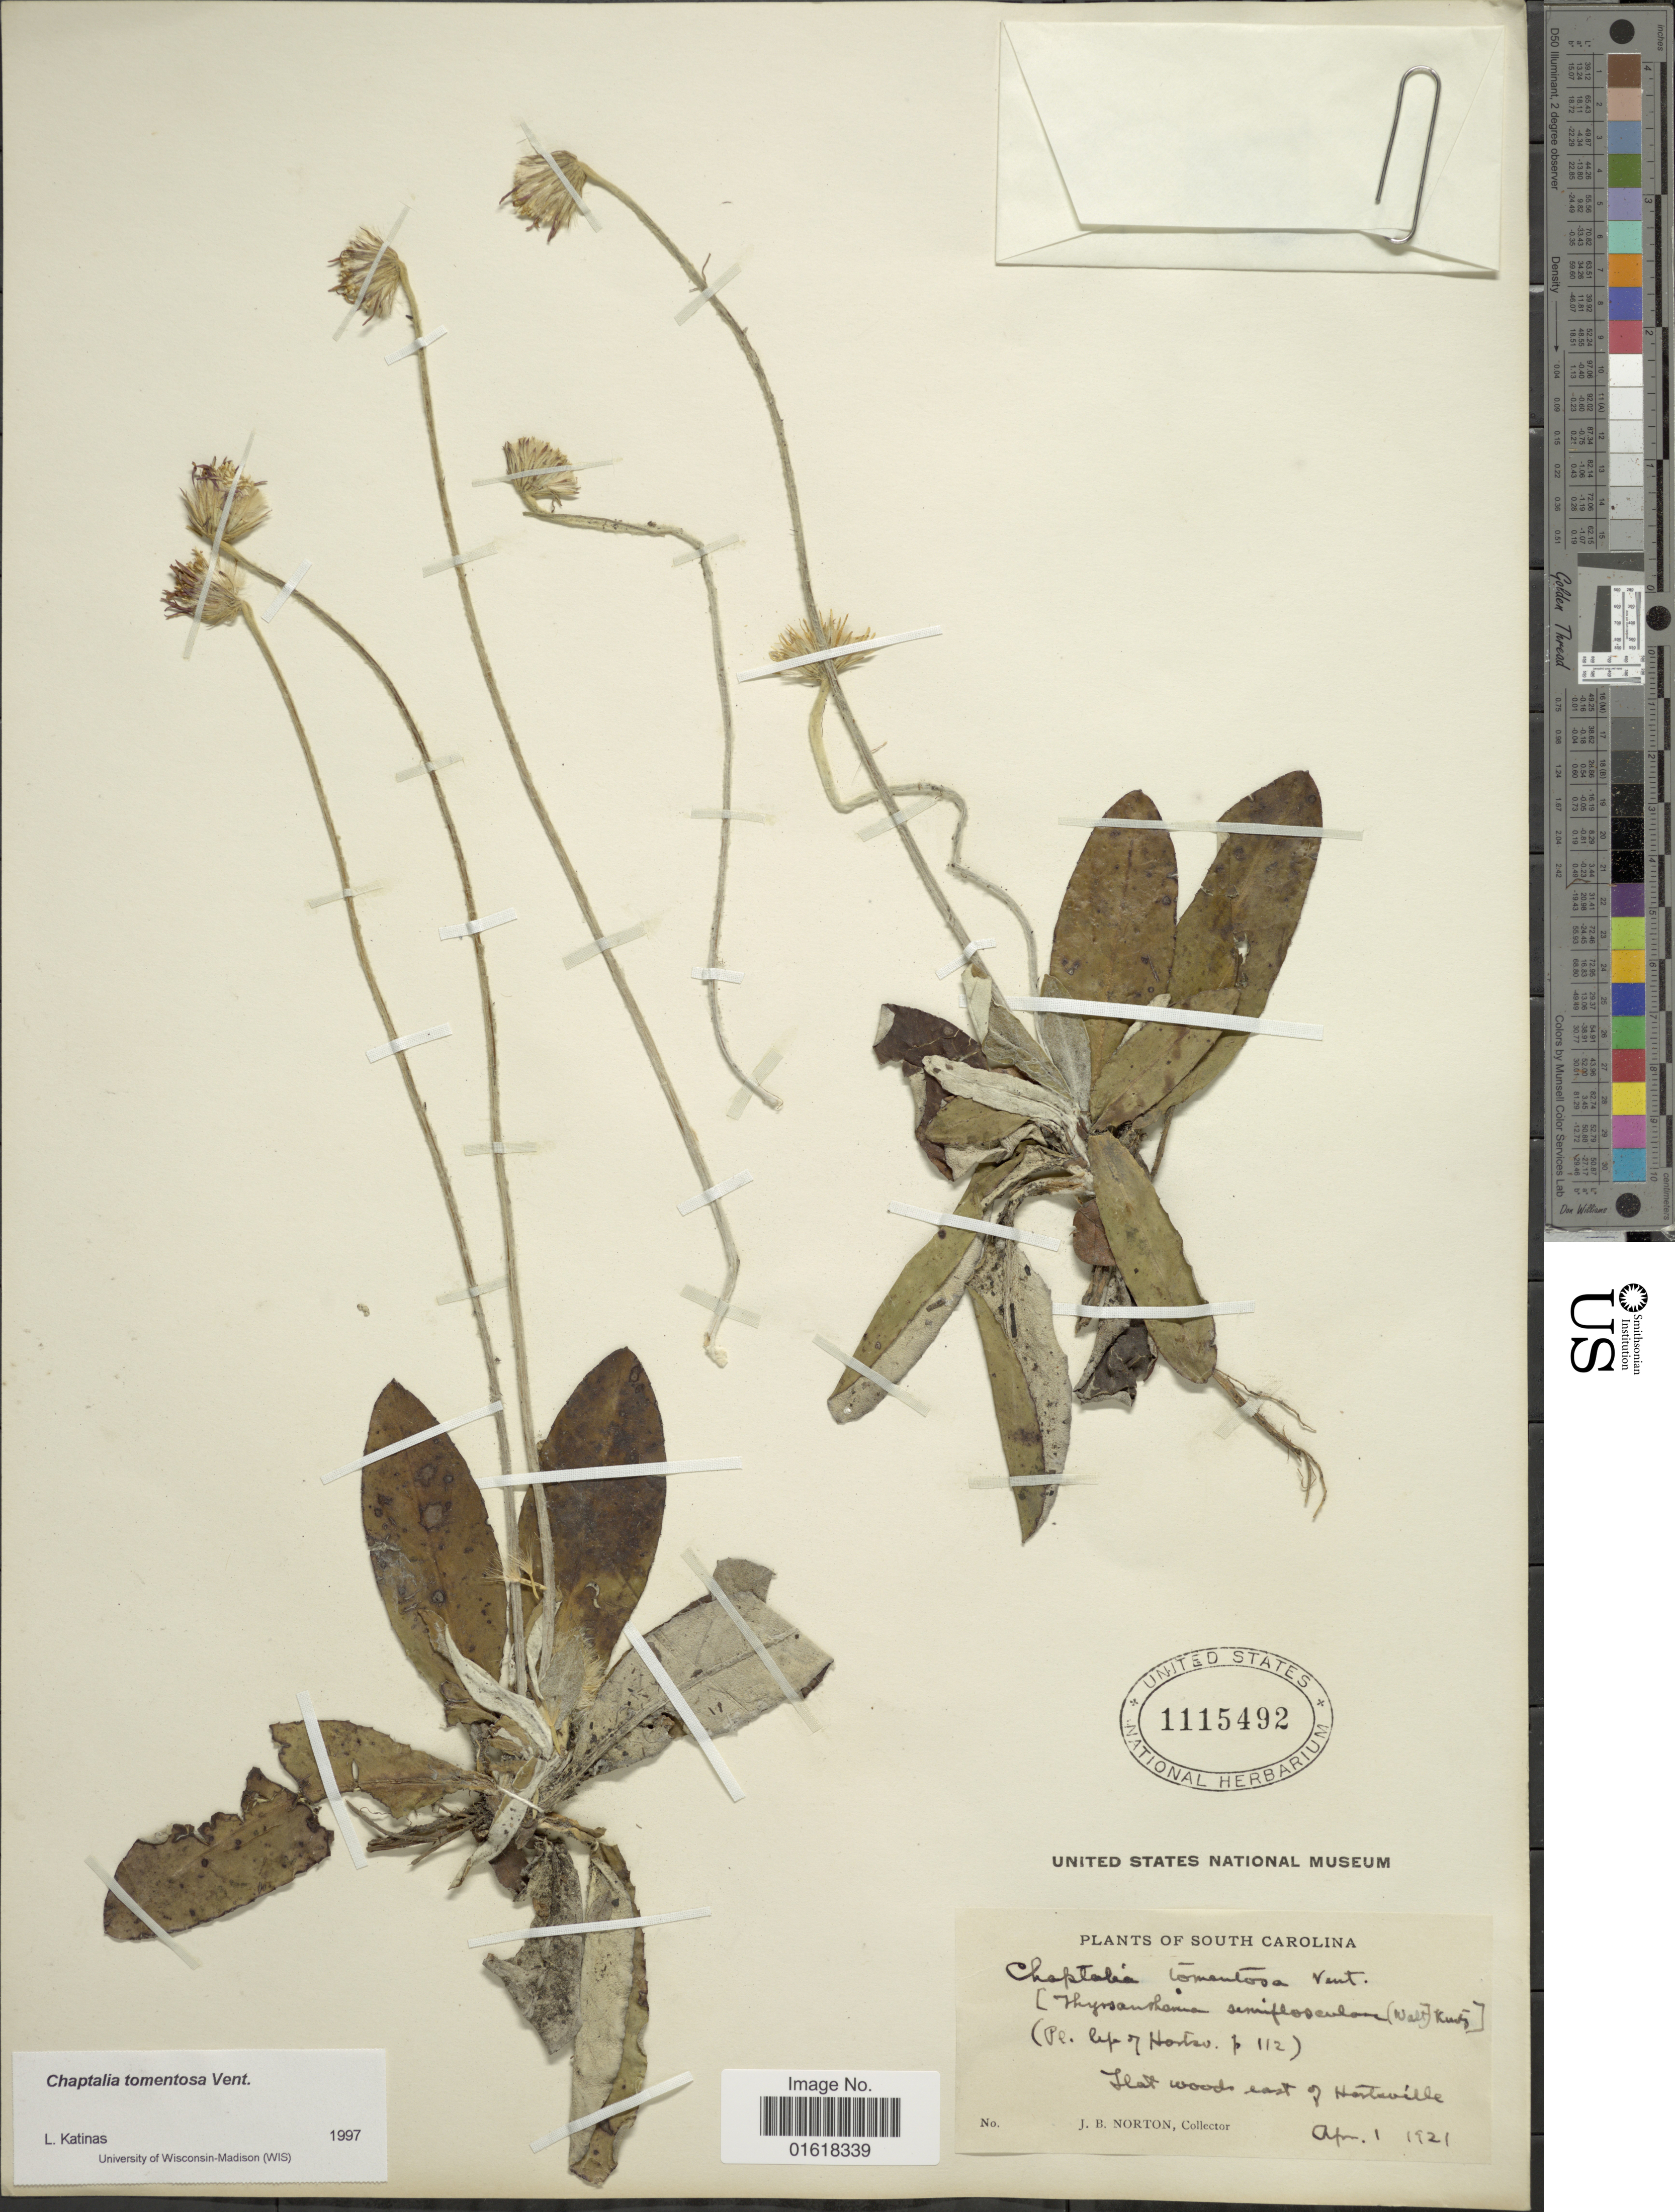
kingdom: Plantae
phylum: Tracheophyta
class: Magnoliopsida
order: Asterales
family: Asteraceae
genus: Chaptalia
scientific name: Chaptalia tomentosa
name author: Vent.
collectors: J. B. Norton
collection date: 1921-04-01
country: United States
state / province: South Carolina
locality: Flat woods east of Hortonville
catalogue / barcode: US 1115492